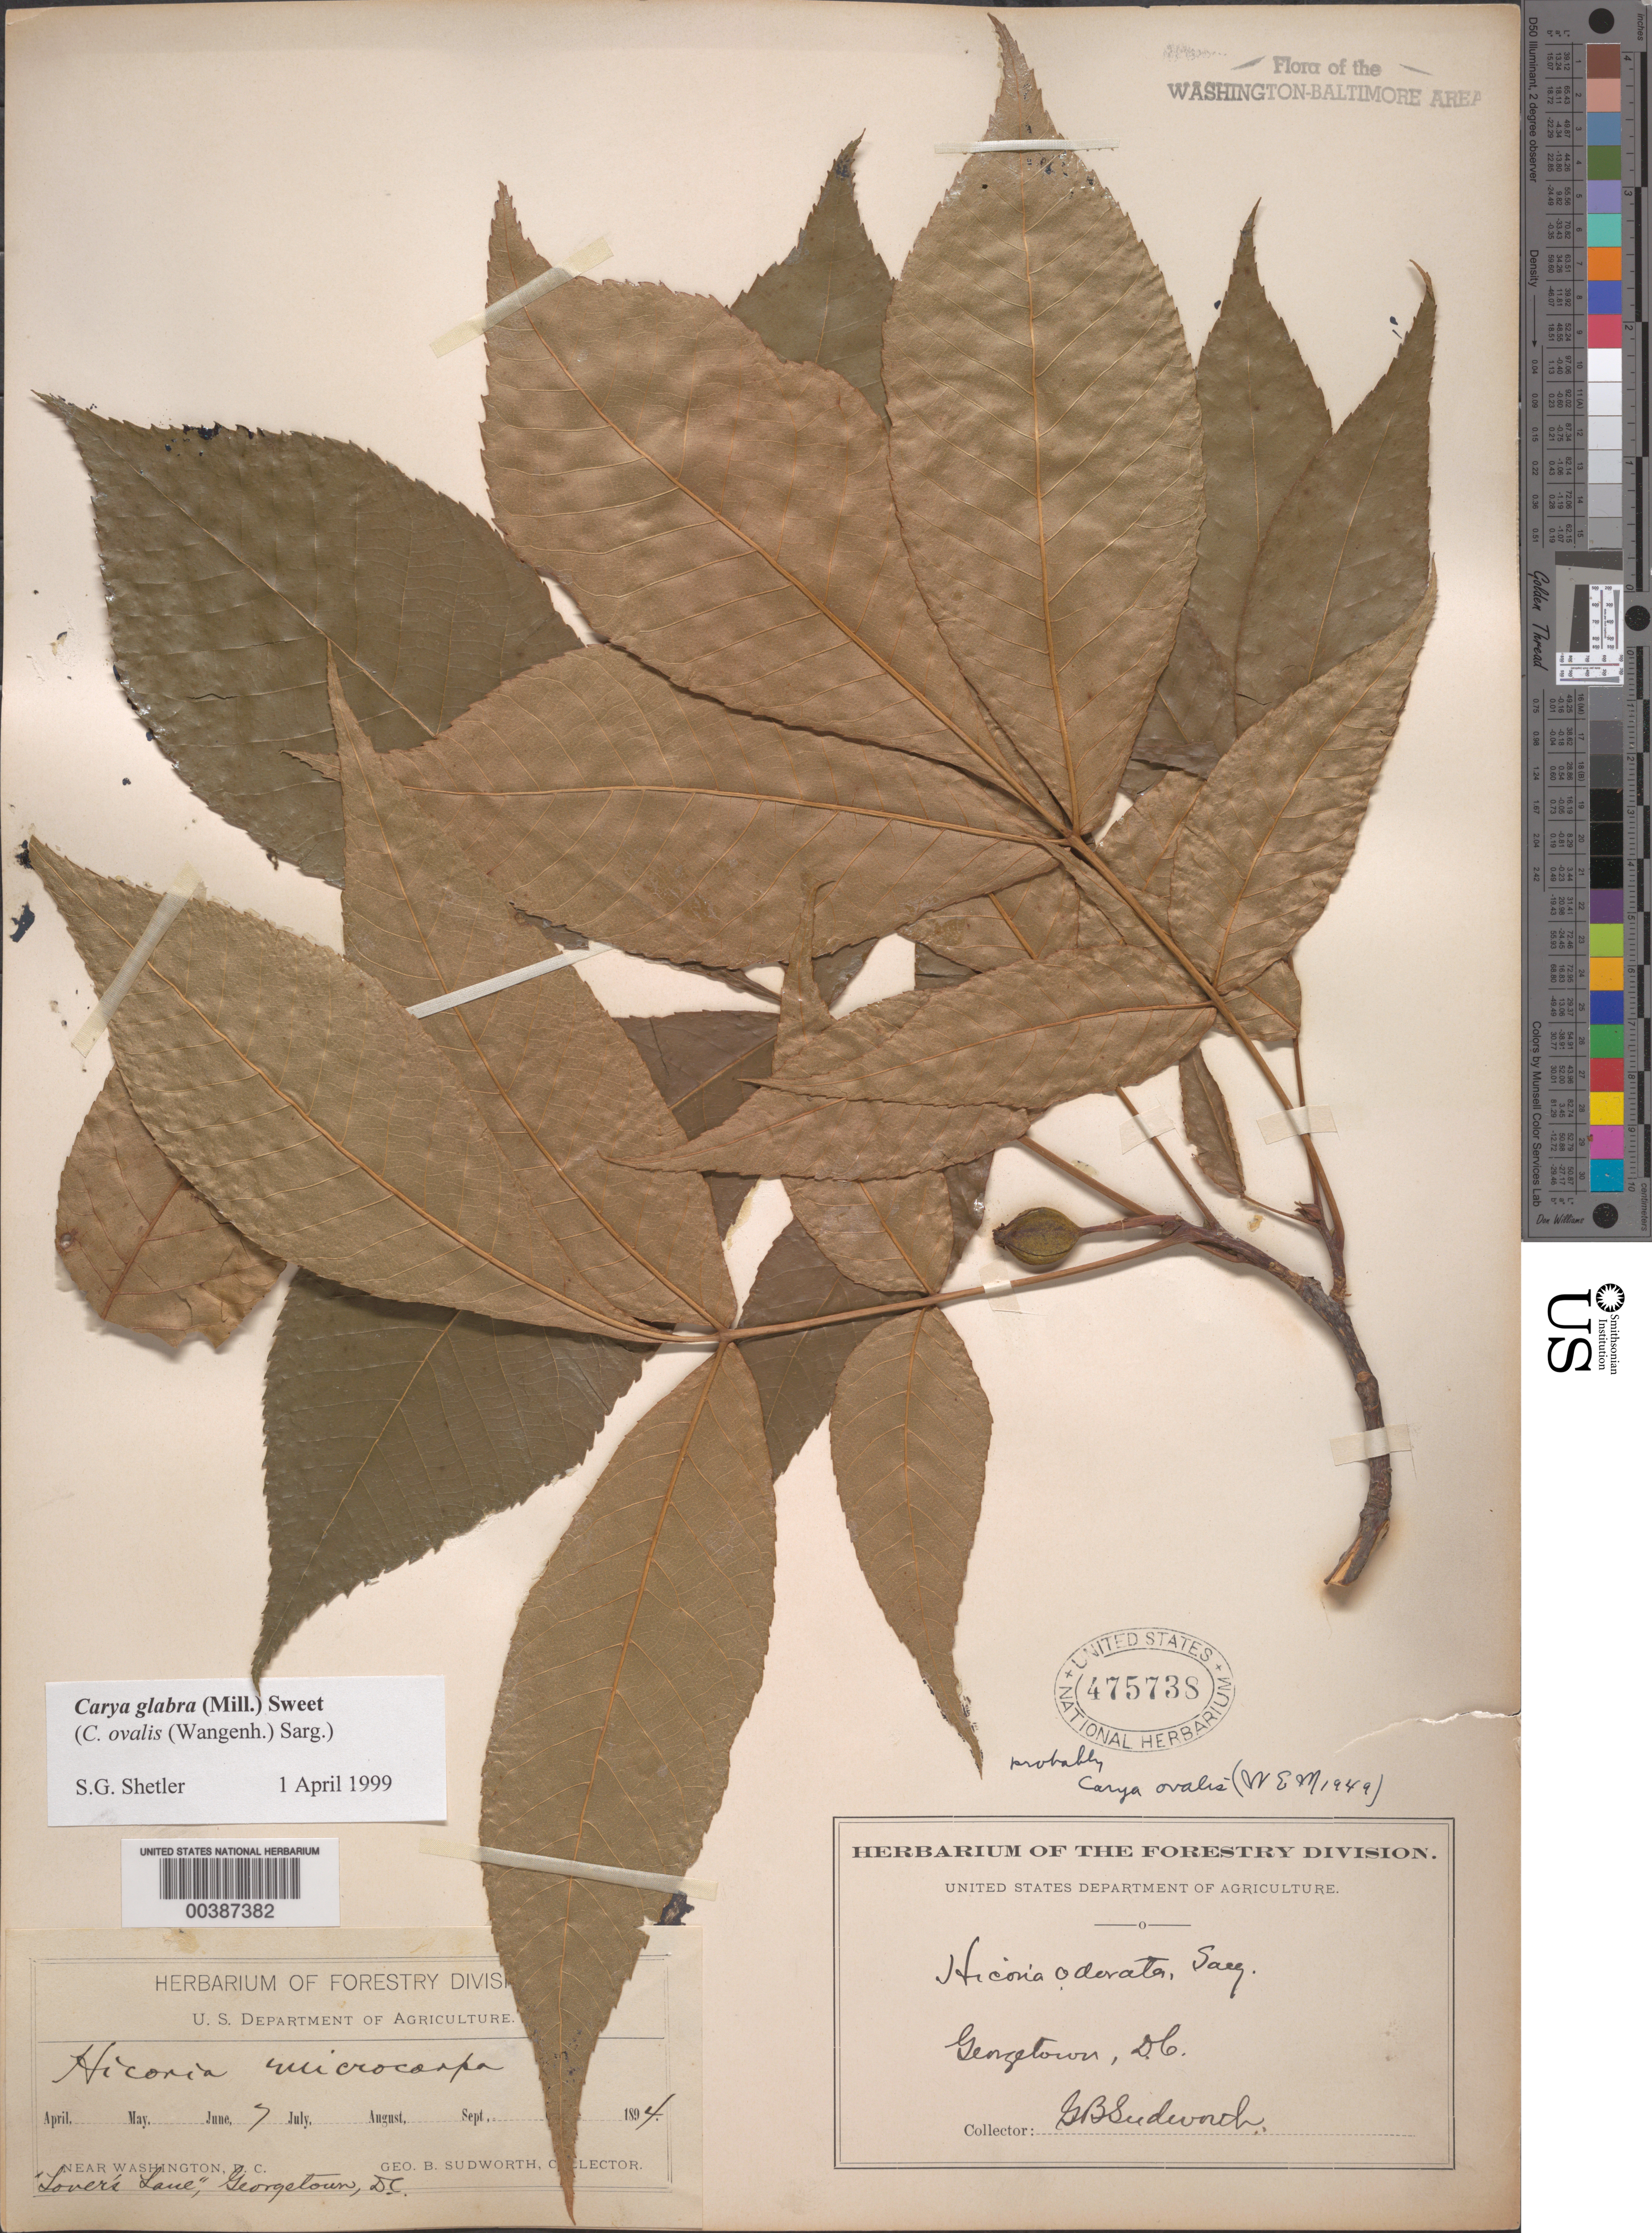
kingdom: Plantae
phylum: Tracheophyta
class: Magnoliopsida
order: Fagales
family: Juglandaceae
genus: Carya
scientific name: Carya glabra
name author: (Mill.) Sweet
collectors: G. B. Sudworth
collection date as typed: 07 Jun 1894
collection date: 1894-06-07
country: United States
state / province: District of Columbia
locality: Georgetown, Lovers Lane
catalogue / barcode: US 475738